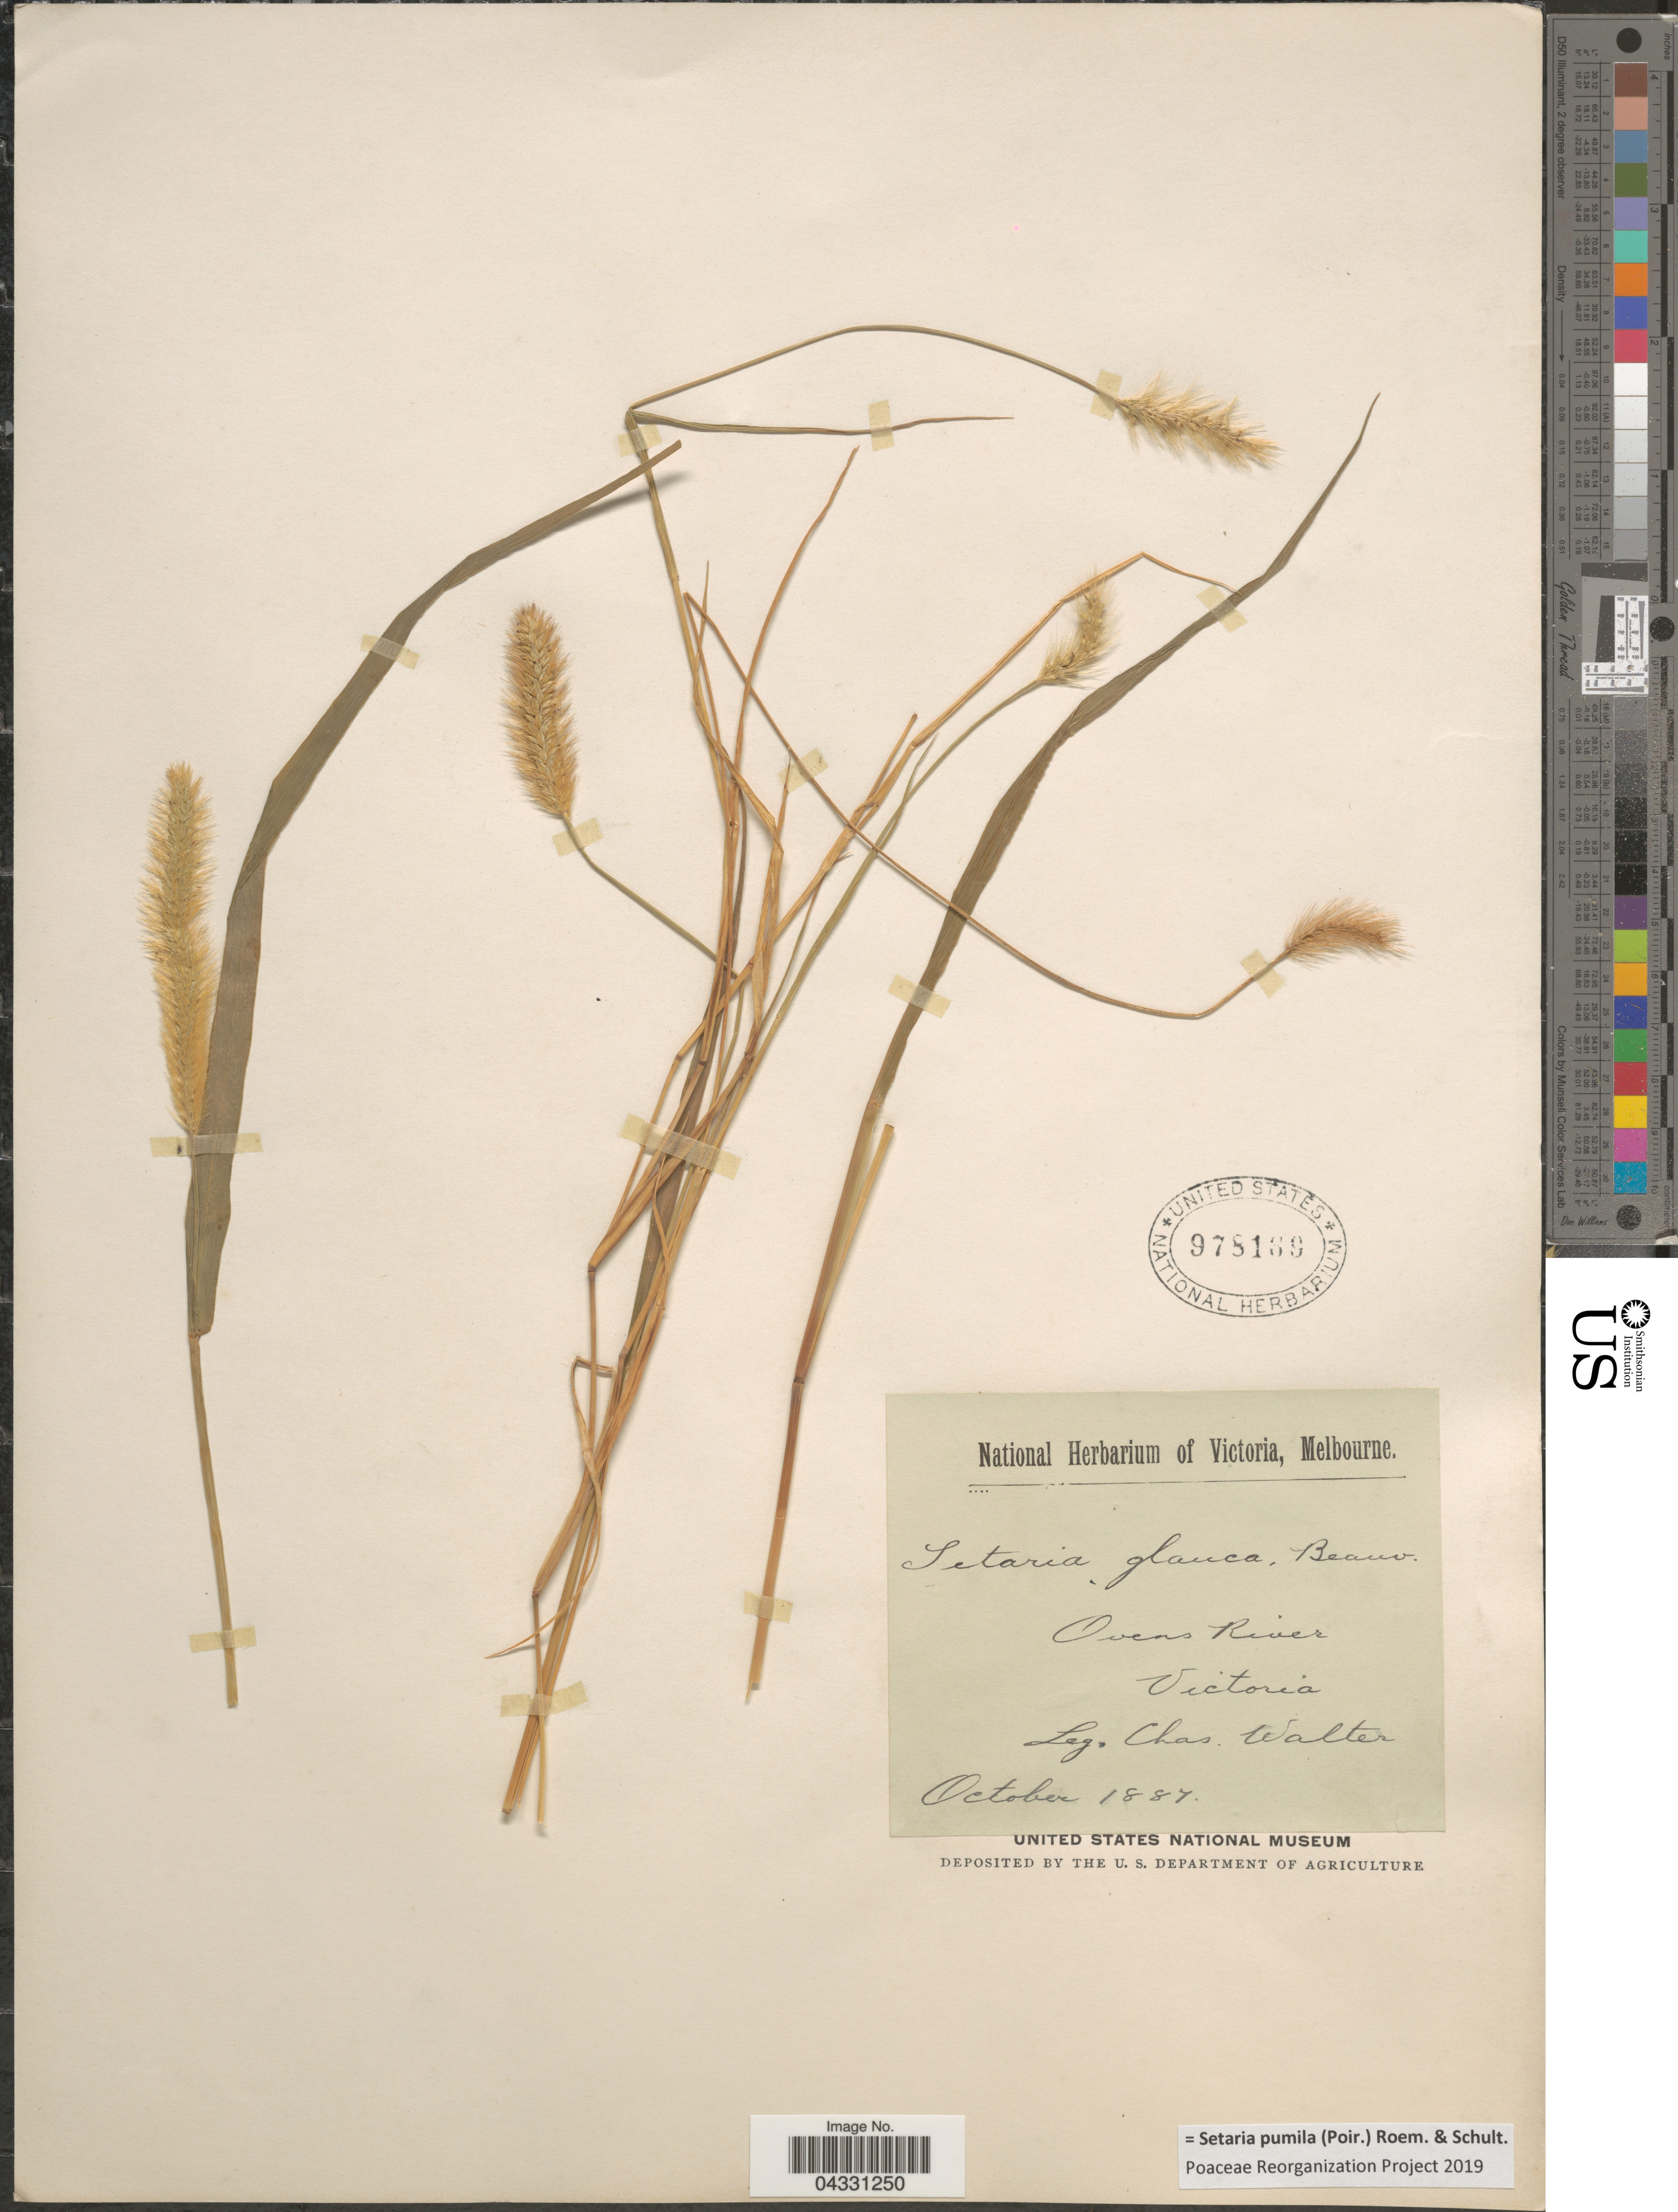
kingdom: Plantae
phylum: Tracheophyta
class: Liliopsida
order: Poales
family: Poaceae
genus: Setaria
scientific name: Setaria pumila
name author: (Poir.) Roem. & Schult.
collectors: C. Walter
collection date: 1887-10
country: Australia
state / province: Victoria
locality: Owen's River. Victoria.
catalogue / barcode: US 978169